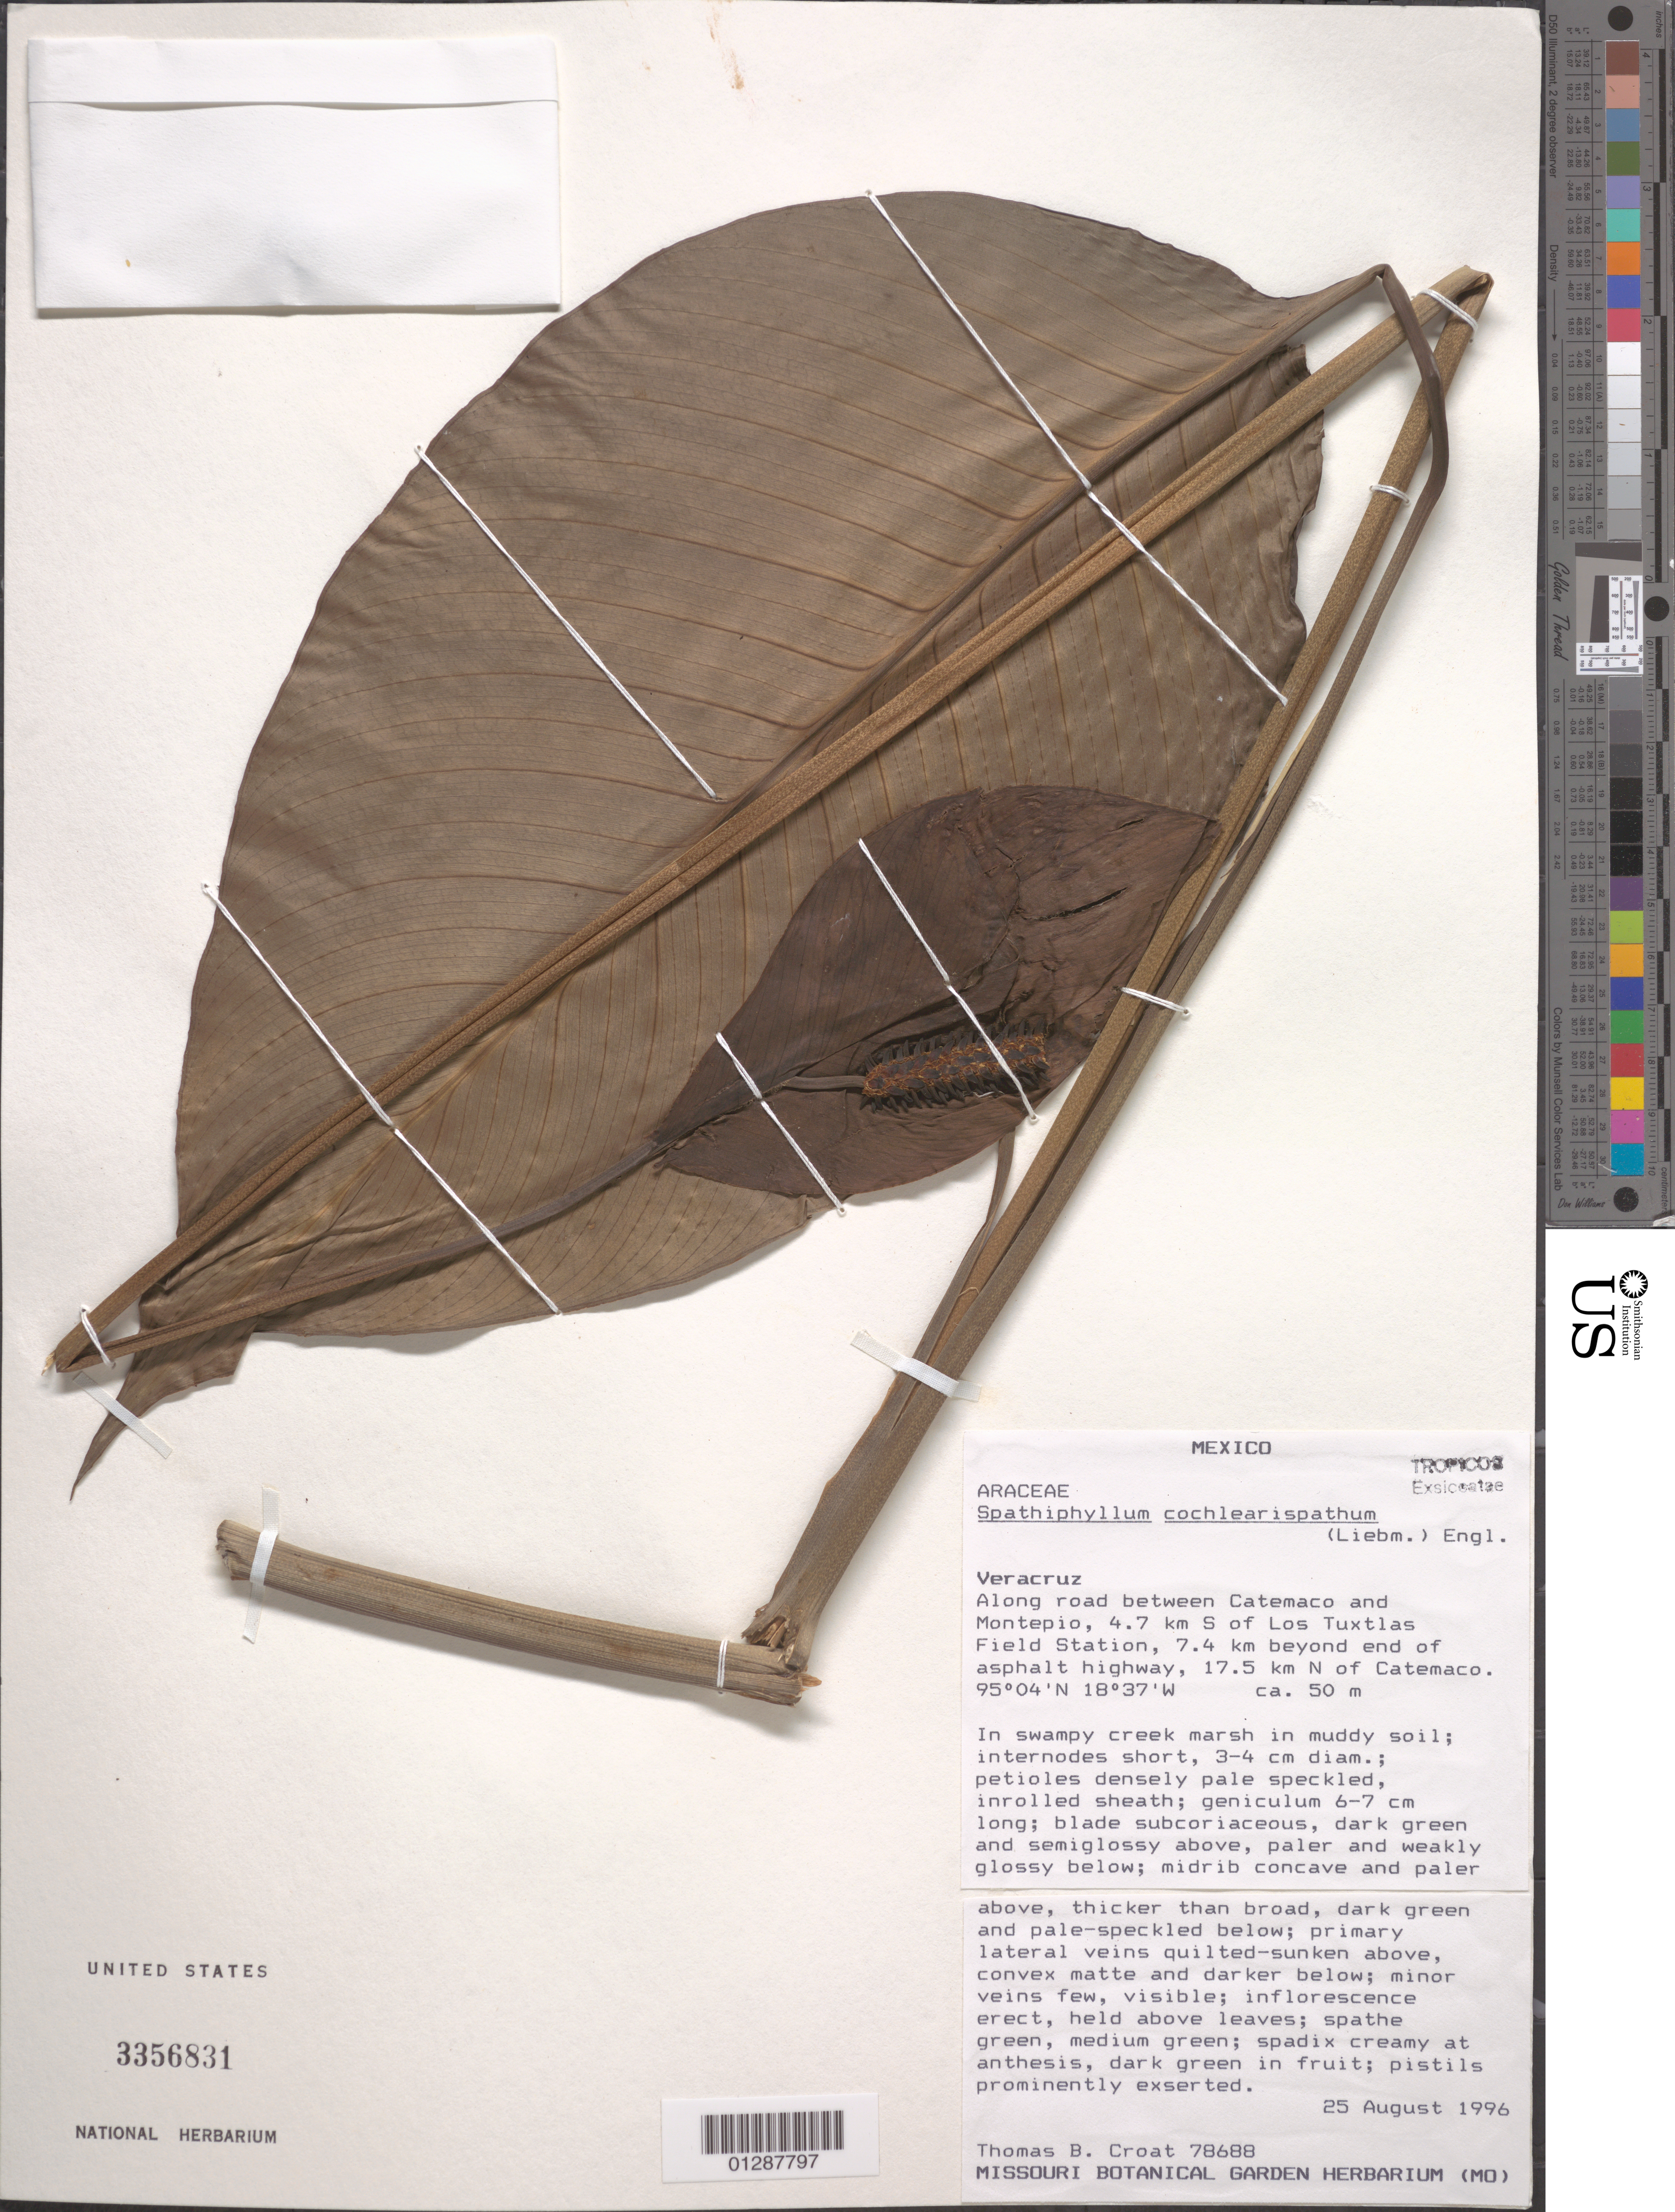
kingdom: Plantae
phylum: Tracheophyta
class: Liliopsida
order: Alismatales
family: Araceae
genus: Spathiphyllum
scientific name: Spathiphyllum cochlearispathum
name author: (Liebm.) Engl.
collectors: T. B. Croat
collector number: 78688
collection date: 1996-08-25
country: Mexico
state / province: Veracruz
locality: Veracruz. Along road between Catemaco and Montepio, 4.7 km S of Los Tuxtlas Field Station, 7.4 km beyond end of asphalt highway, 17.5 km N of Catemaco.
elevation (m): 50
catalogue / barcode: US 3356831